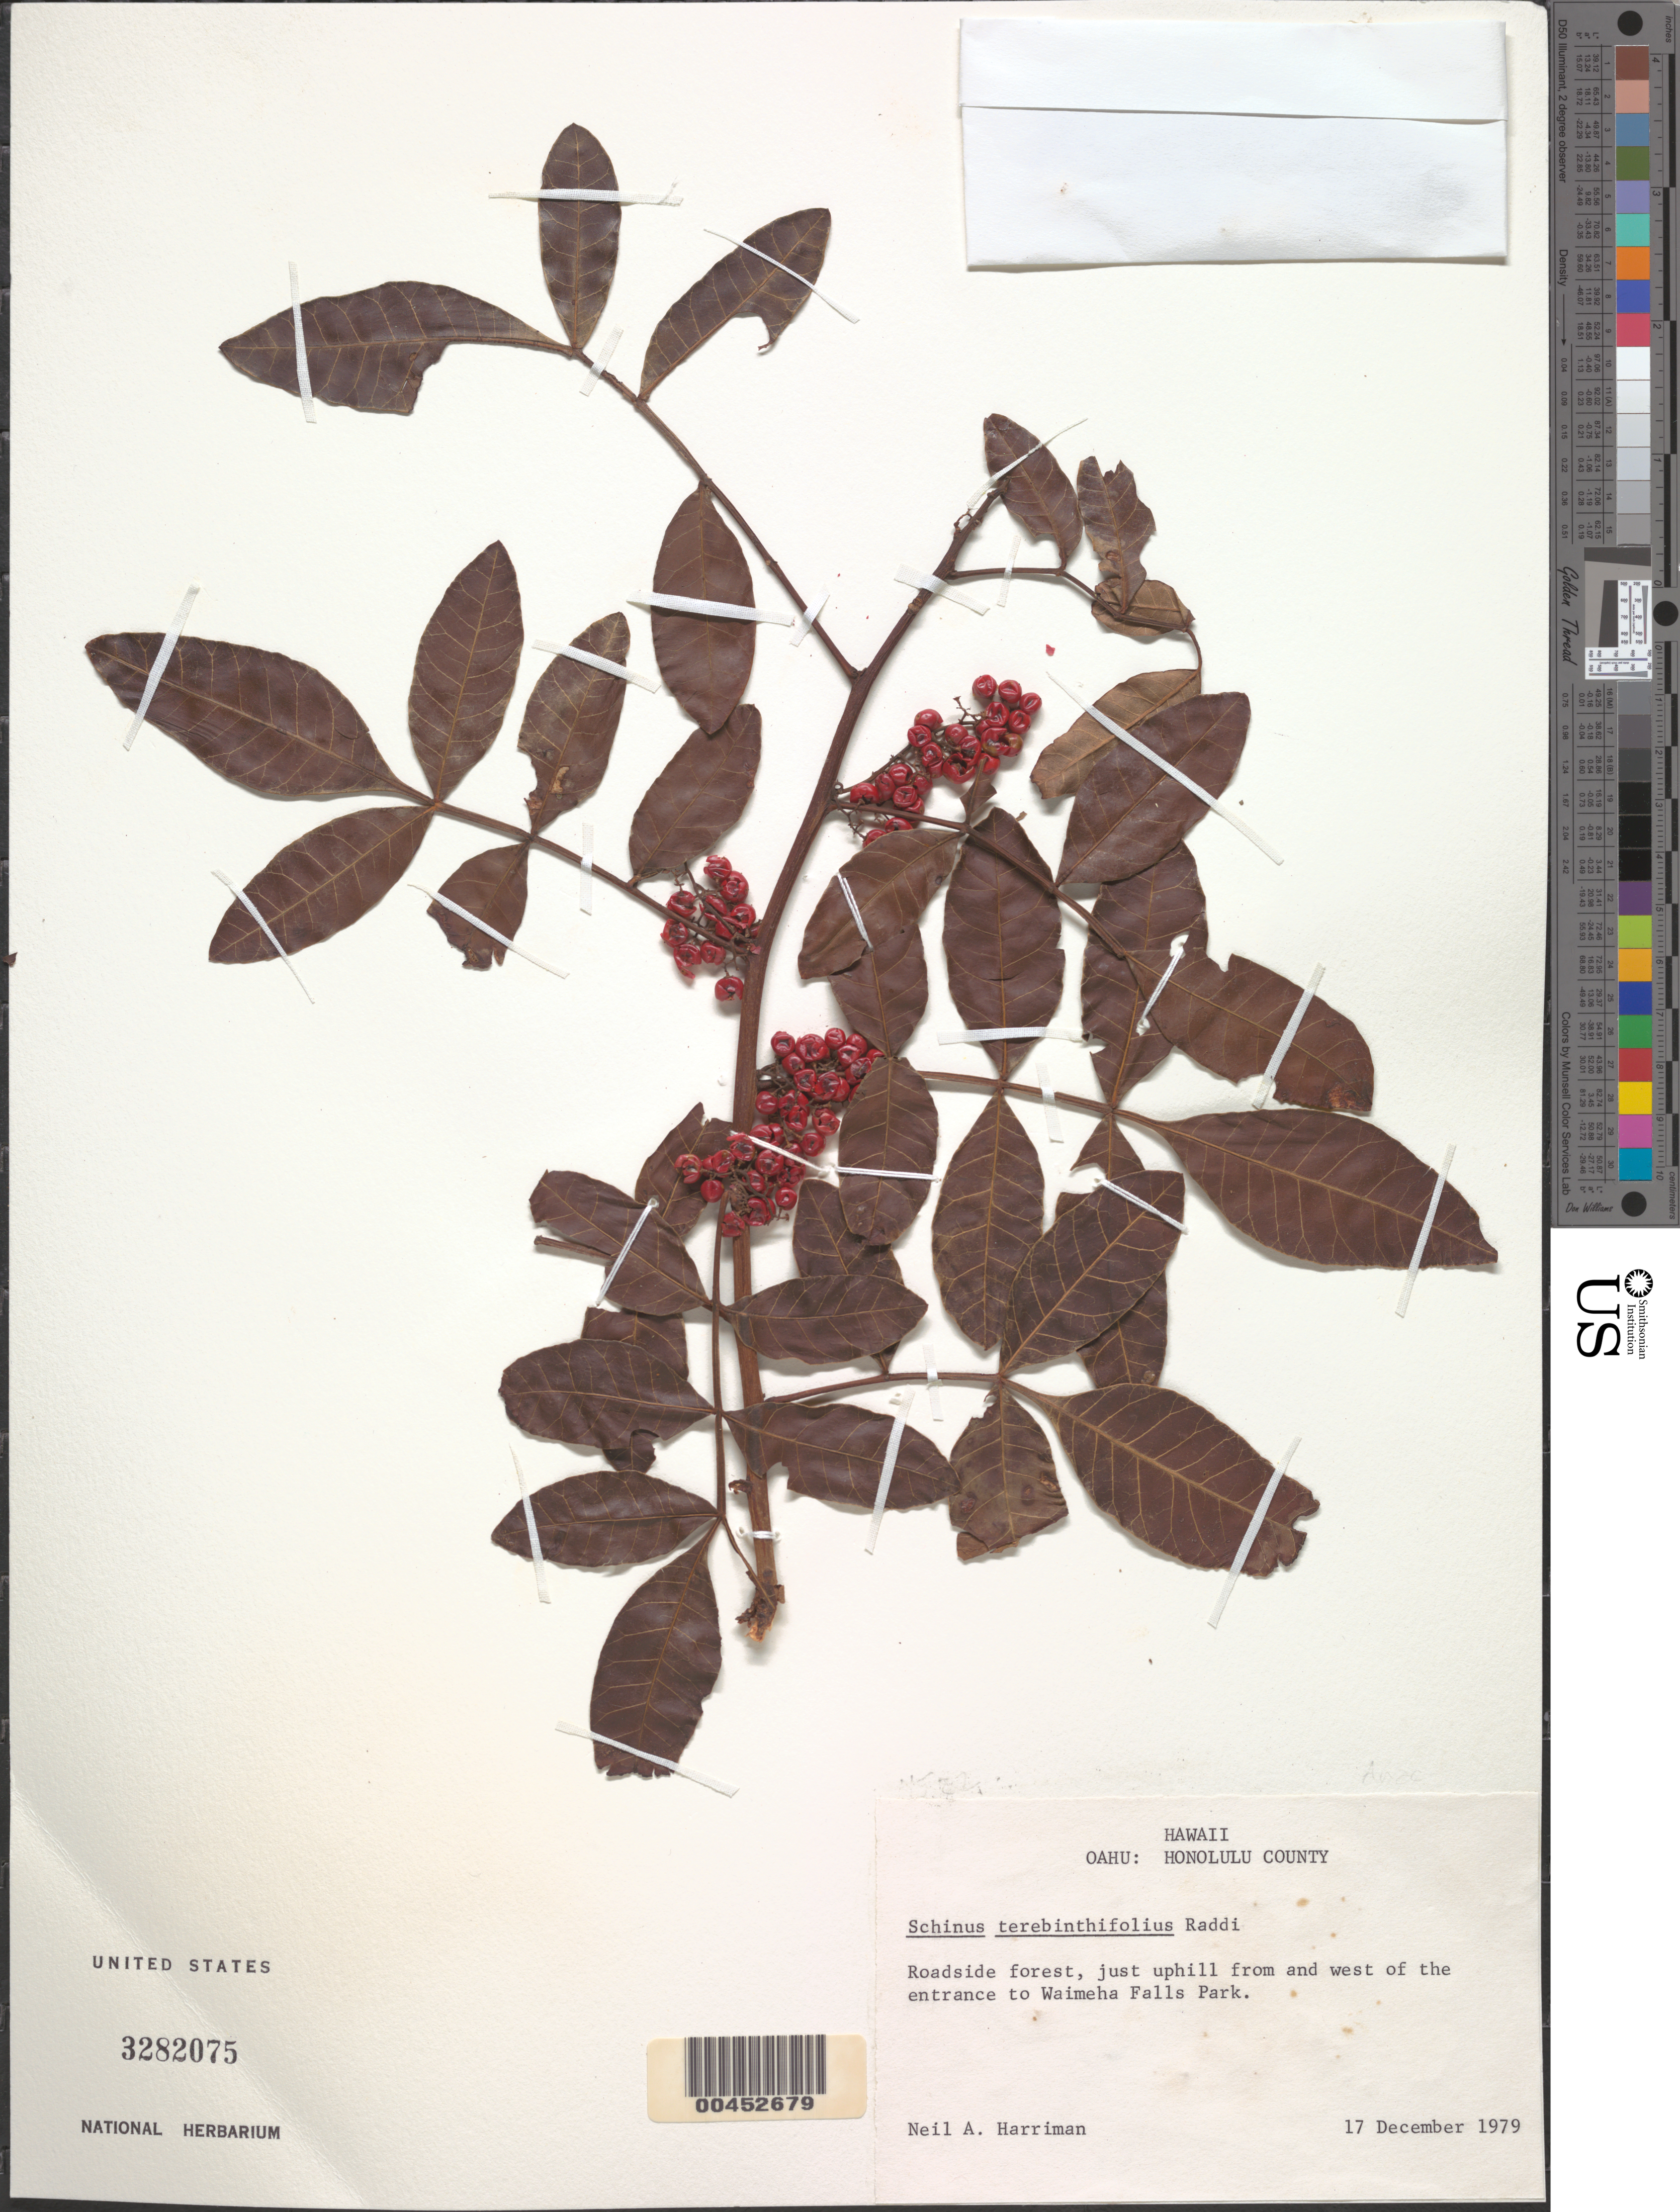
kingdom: Plantae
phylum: Tracheophyta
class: Magnoliopsida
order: Sapindales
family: Anacardiaceae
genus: Schinus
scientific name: Schinus terebinthifolia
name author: Raddi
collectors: N. A. Harriman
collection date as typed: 17 Dec 1979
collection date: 1979-12-17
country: United States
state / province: Hawaii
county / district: Honolulu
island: Oahu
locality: Honolulu County, just uphill from and west of the entrance to Waimeha Falls Park.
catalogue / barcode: US 3282075